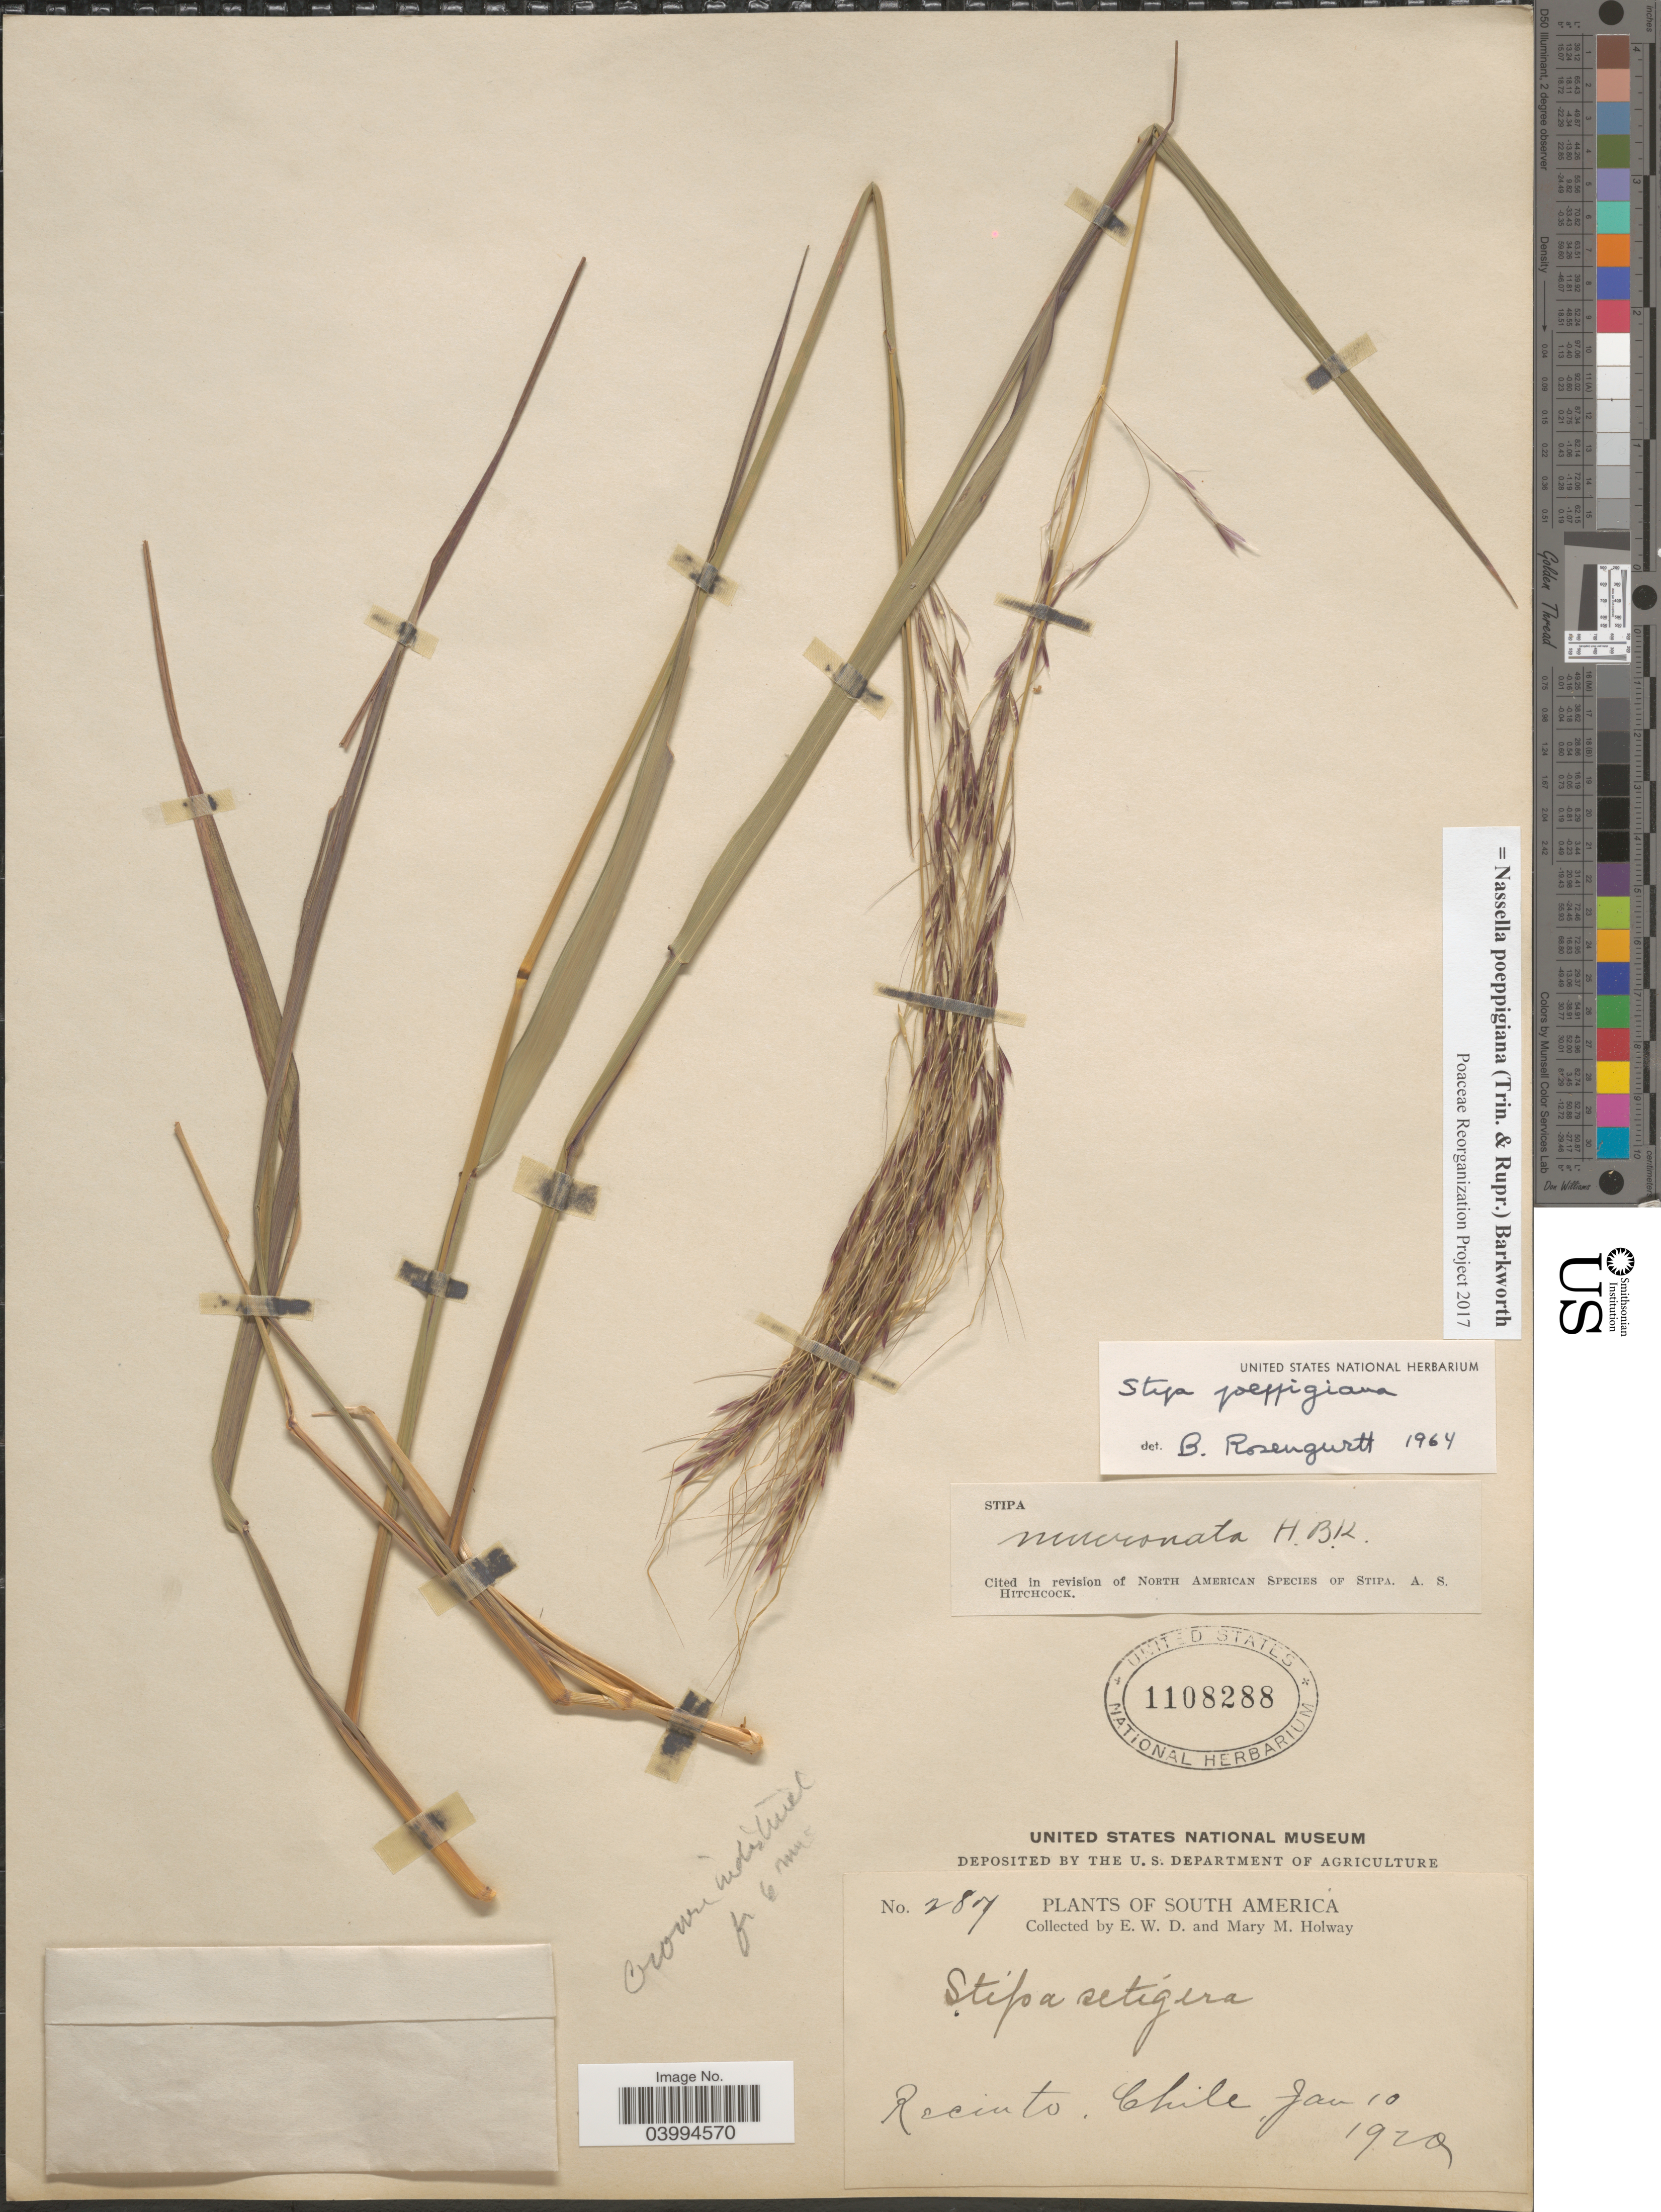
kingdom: Plantae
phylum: Tracheophyta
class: Liliopsida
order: Poales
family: Poaceae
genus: Nassella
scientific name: Nassella poeppigiana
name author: (Trin. & Rupr.) Barkworth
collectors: E. W. D. Holway & M. M. Holway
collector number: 287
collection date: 1929-01-10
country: Chile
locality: Recinto.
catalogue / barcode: US 1108288